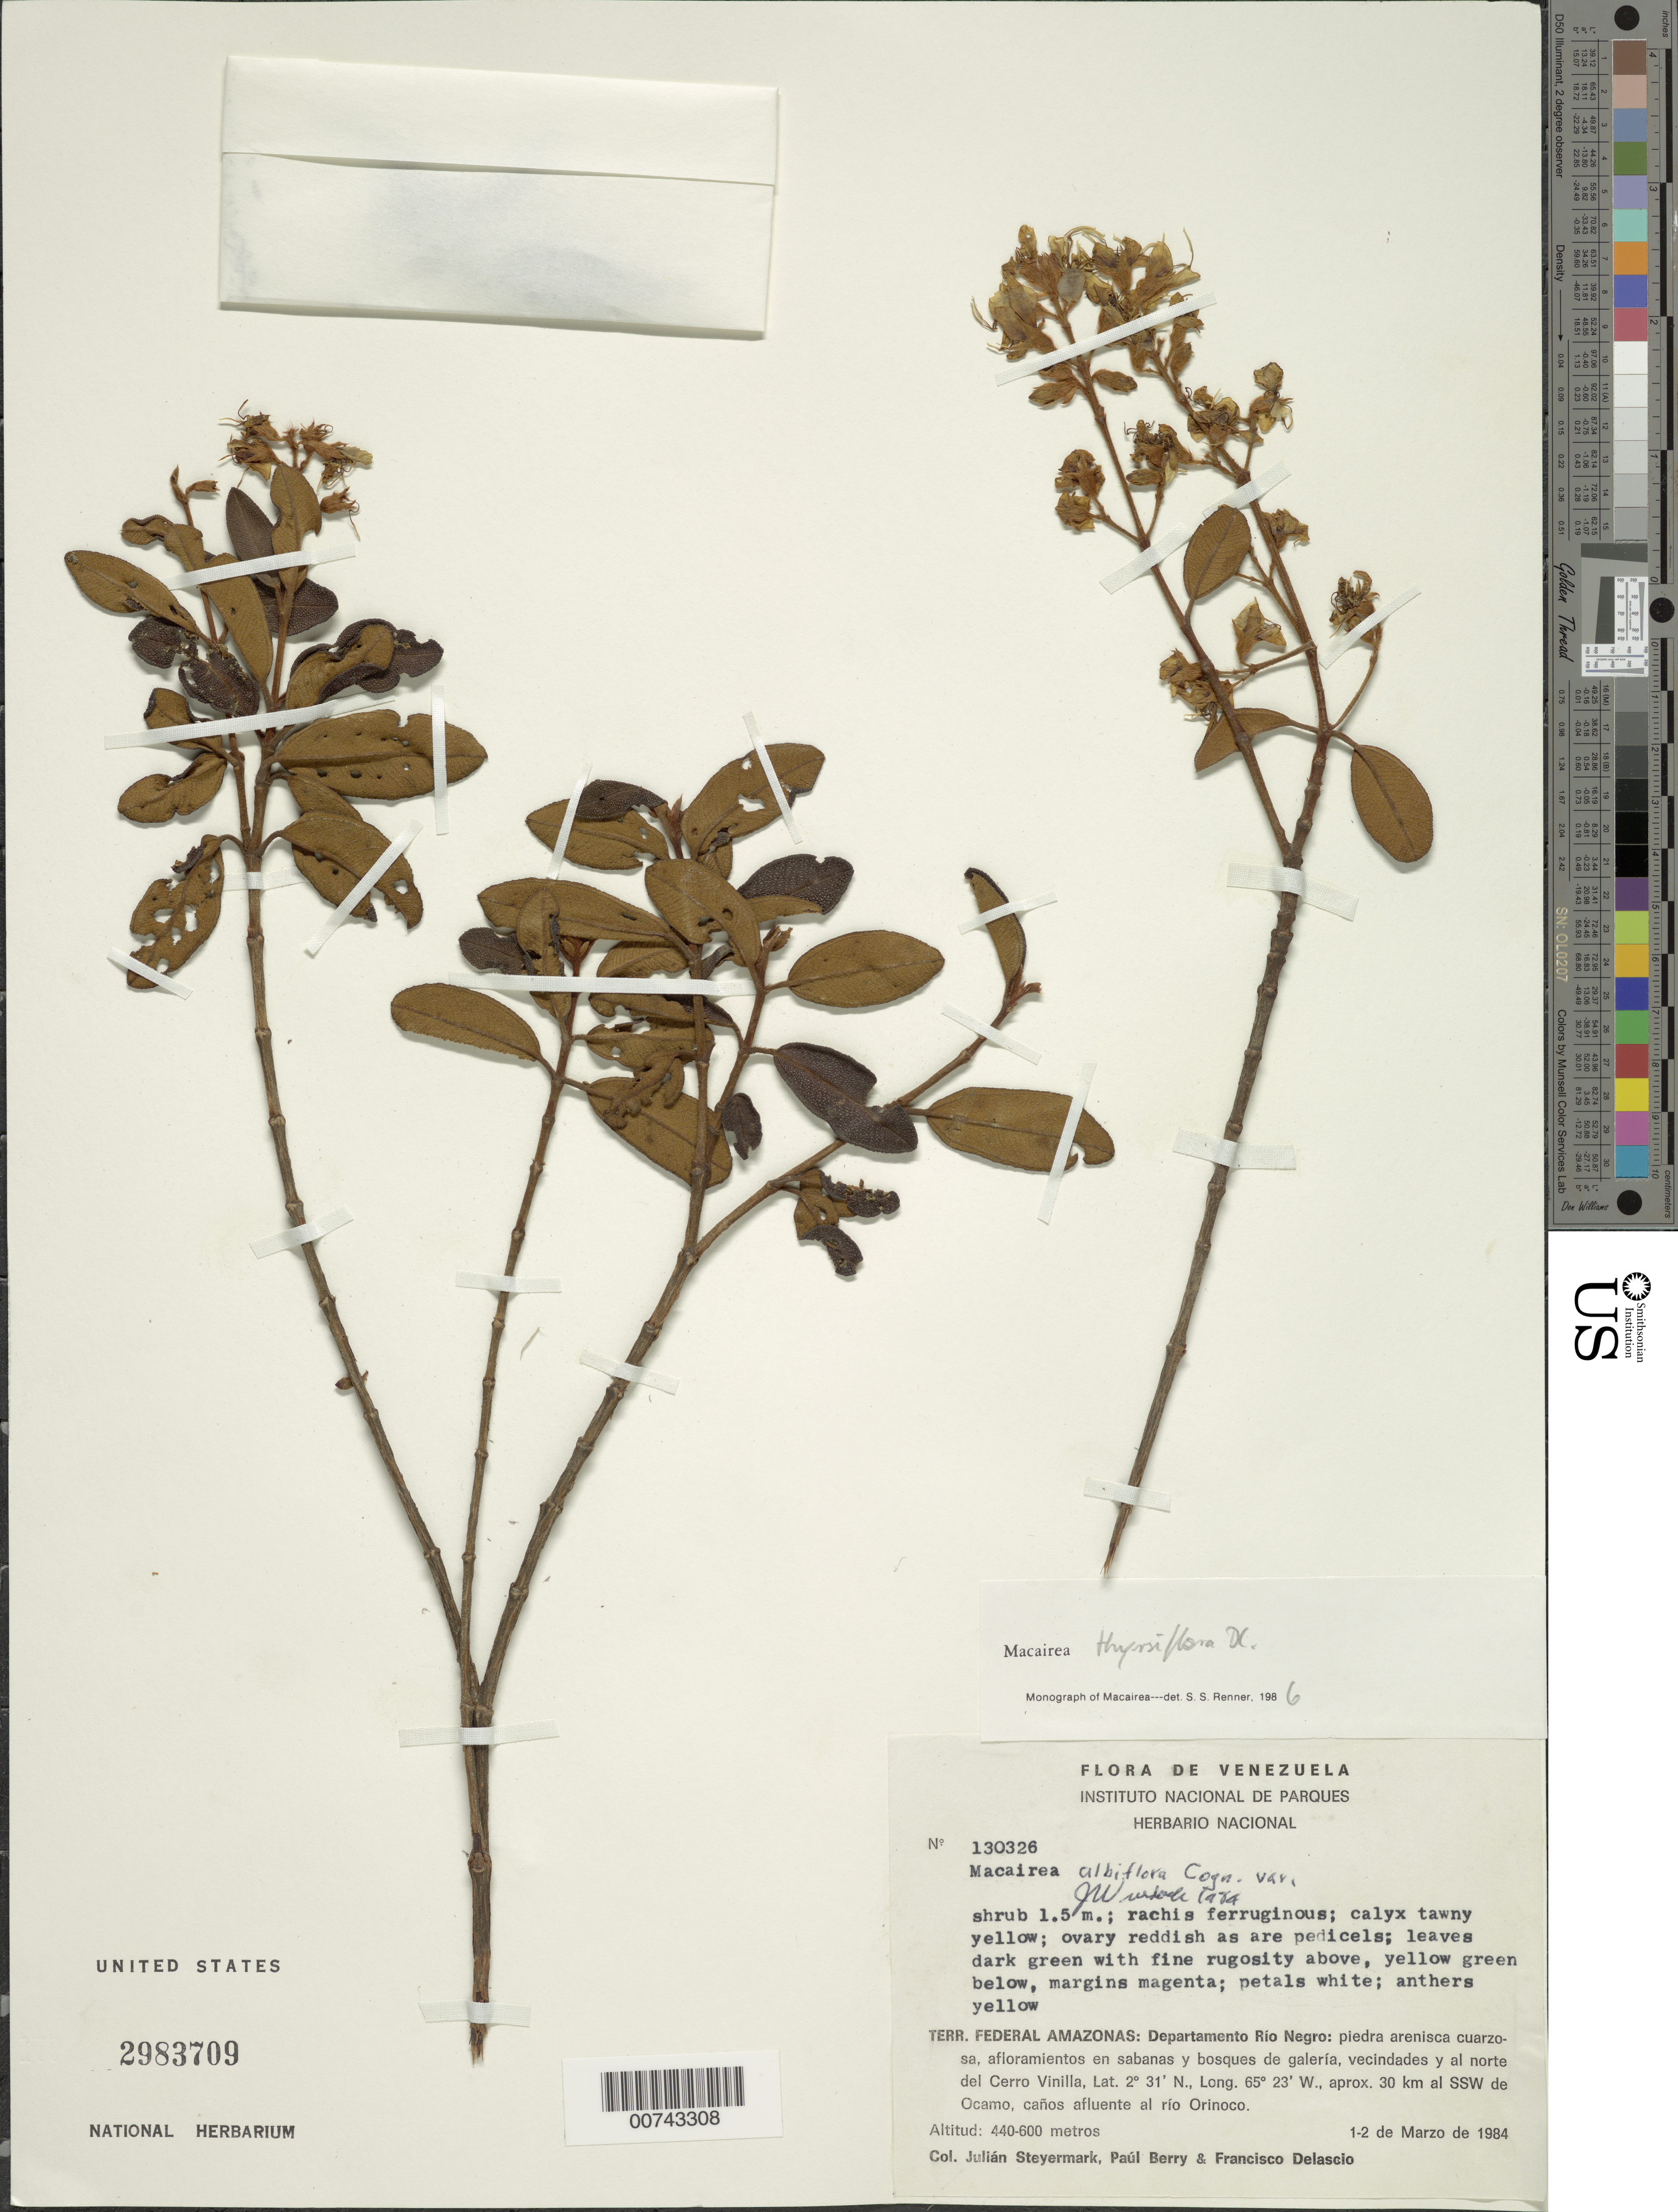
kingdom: Plantae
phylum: Tracheophyta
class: Magnoliopsida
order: Myrtales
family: Melastomataceae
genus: Macairea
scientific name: Macairea thyrsiflora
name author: DC.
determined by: Renner, S. S.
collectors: J. Steyermark, P. Berry & F. Delascio C.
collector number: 130326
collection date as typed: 1-Mar-84 to 2-Mar-84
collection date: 1984-03-01/1984-03-02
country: Venezuela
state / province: Amazonas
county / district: Río Negro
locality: Cerro Vinilla, vec. y al norte, aprox 30 km al SSW de Ocamo, Caños afluente al río Orinoco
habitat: Piedra arensica cuarzosa, afloramientos en sabana y bosques de galeria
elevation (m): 440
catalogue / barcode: US 2983709